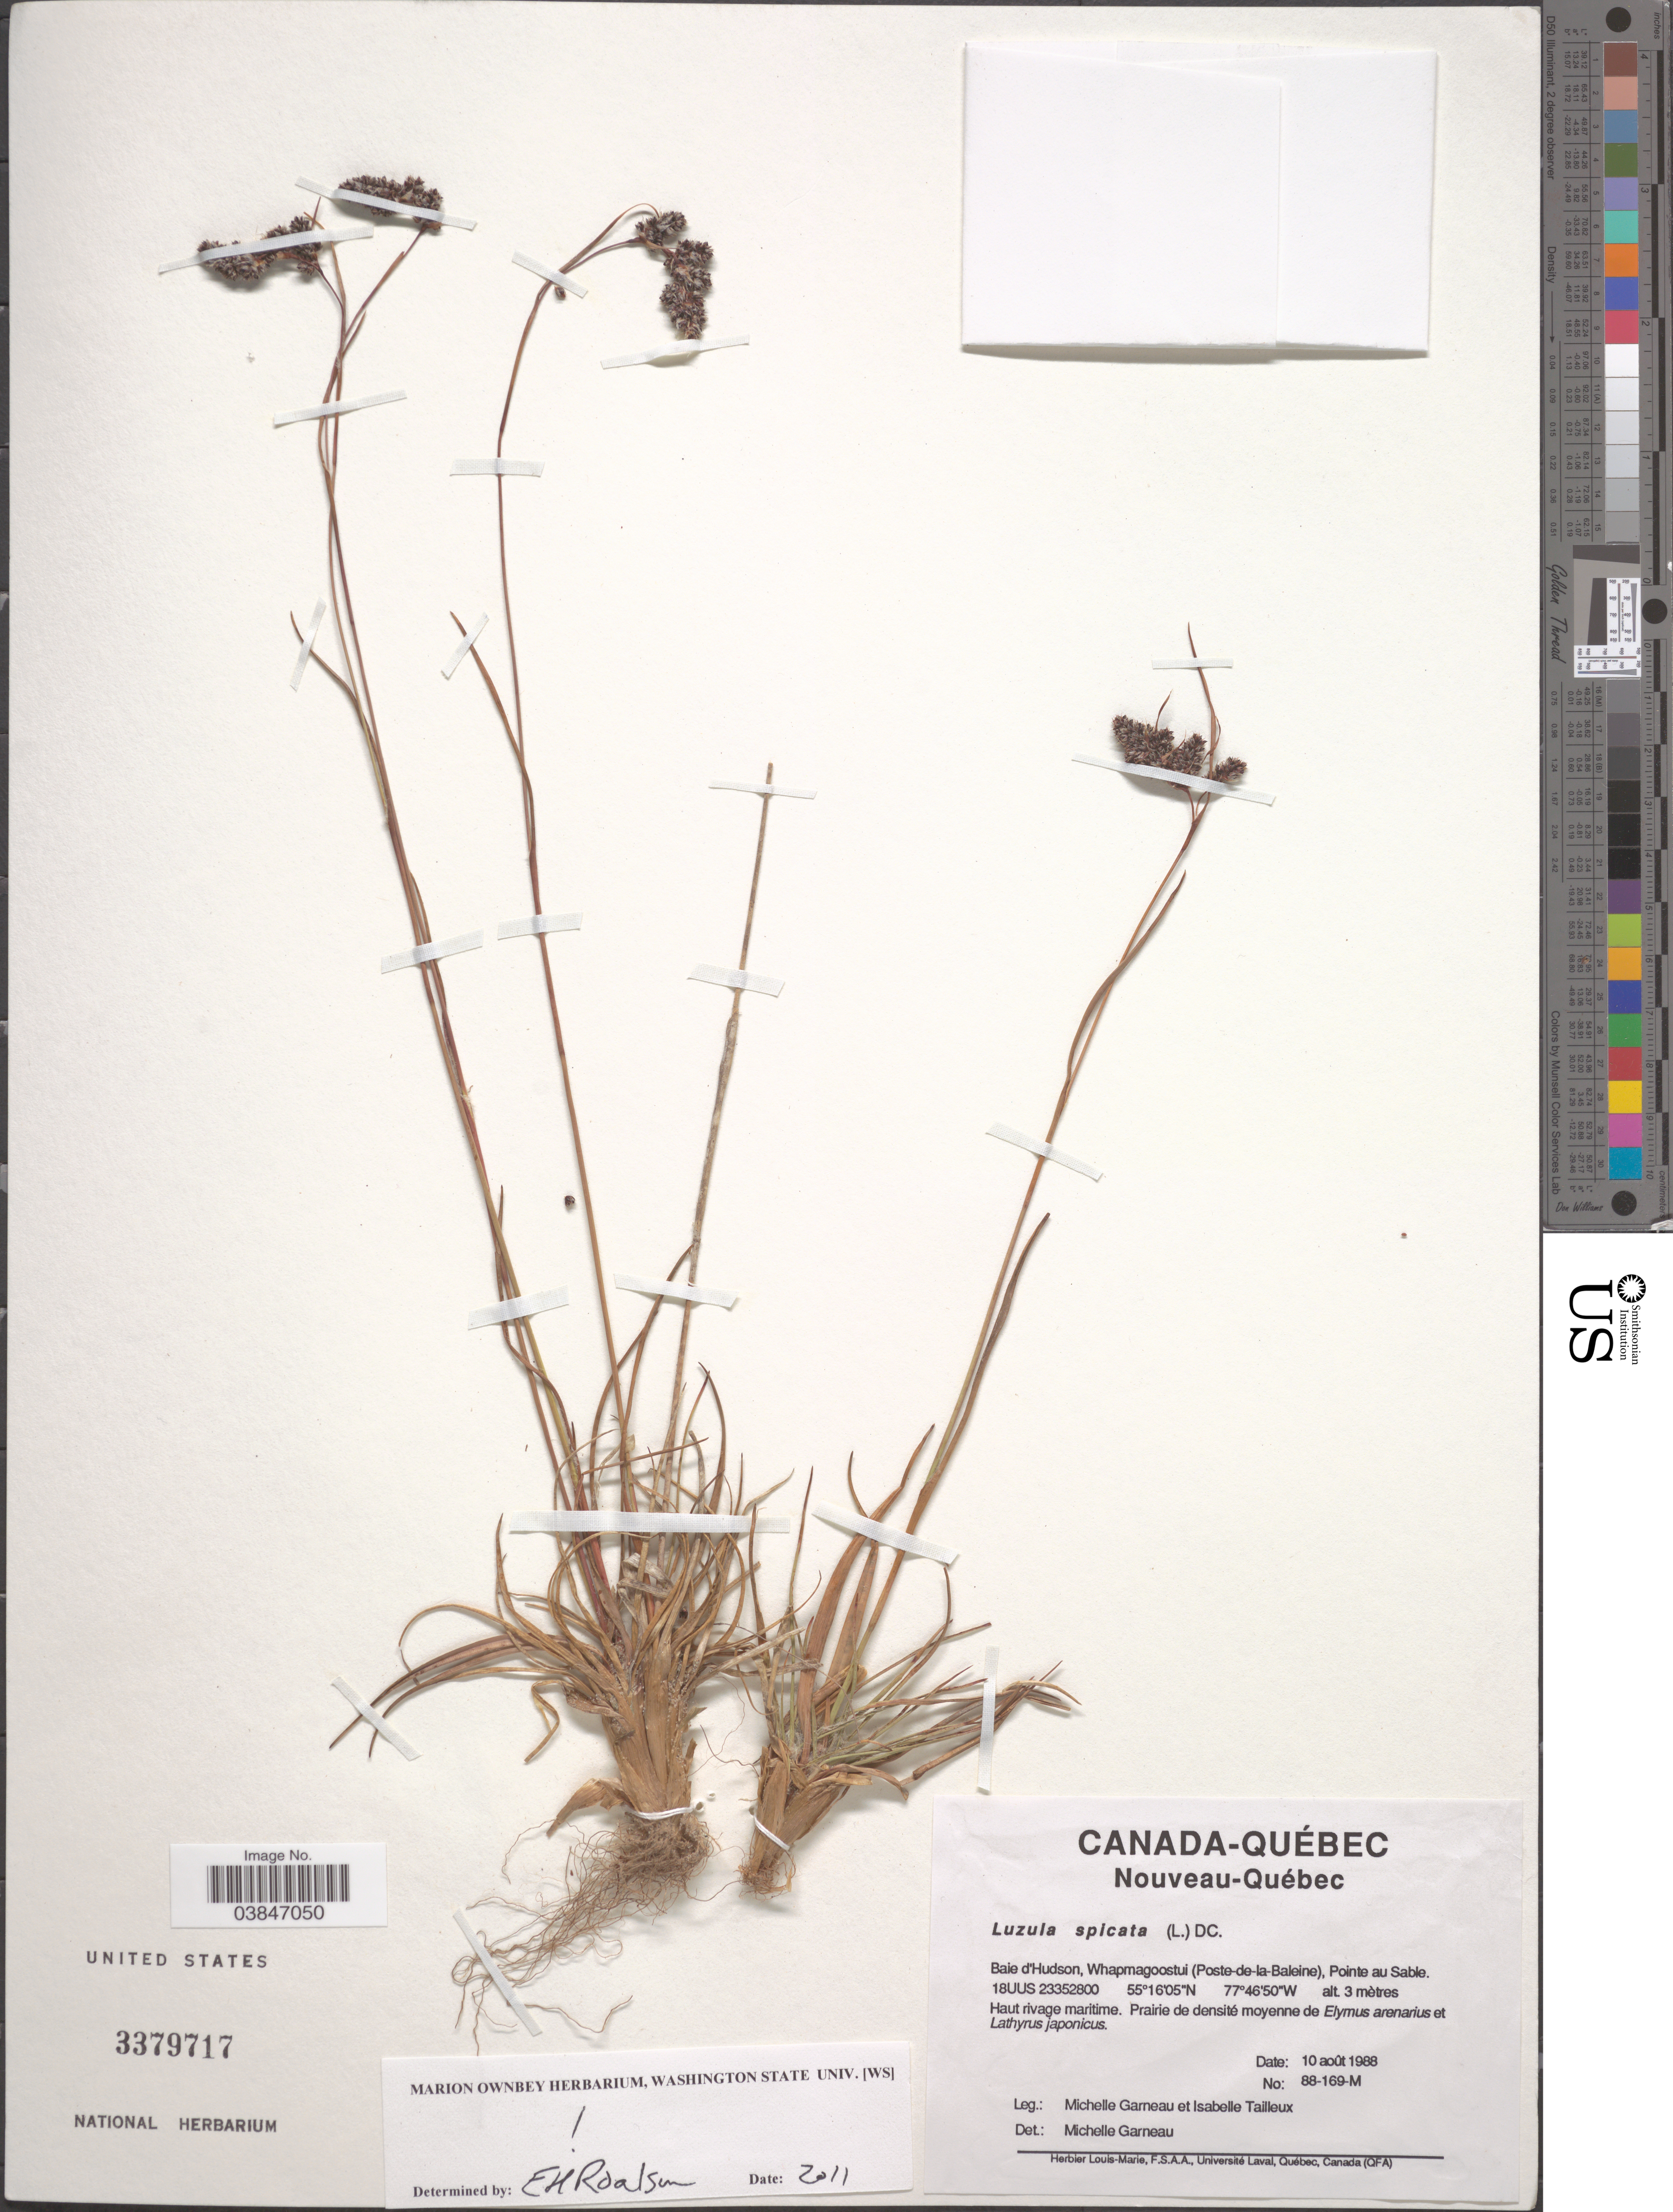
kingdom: Plantae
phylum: Tracheophyta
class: Liliopsida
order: Poales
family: Juncaceae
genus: Luzula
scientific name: Luzula spicata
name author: (L.) DC.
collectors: M. Garneau & I. Tailleux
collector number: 88169-M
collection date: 1988-08-10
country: Canada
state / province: Quebec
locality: Nouveau-Québec. Baie d'Hudson, Whapmagoostui (Poste-de-la-Baleine), Pointe au Sable. 18UUS 23352800.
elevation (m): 3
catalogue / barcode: US 3379717